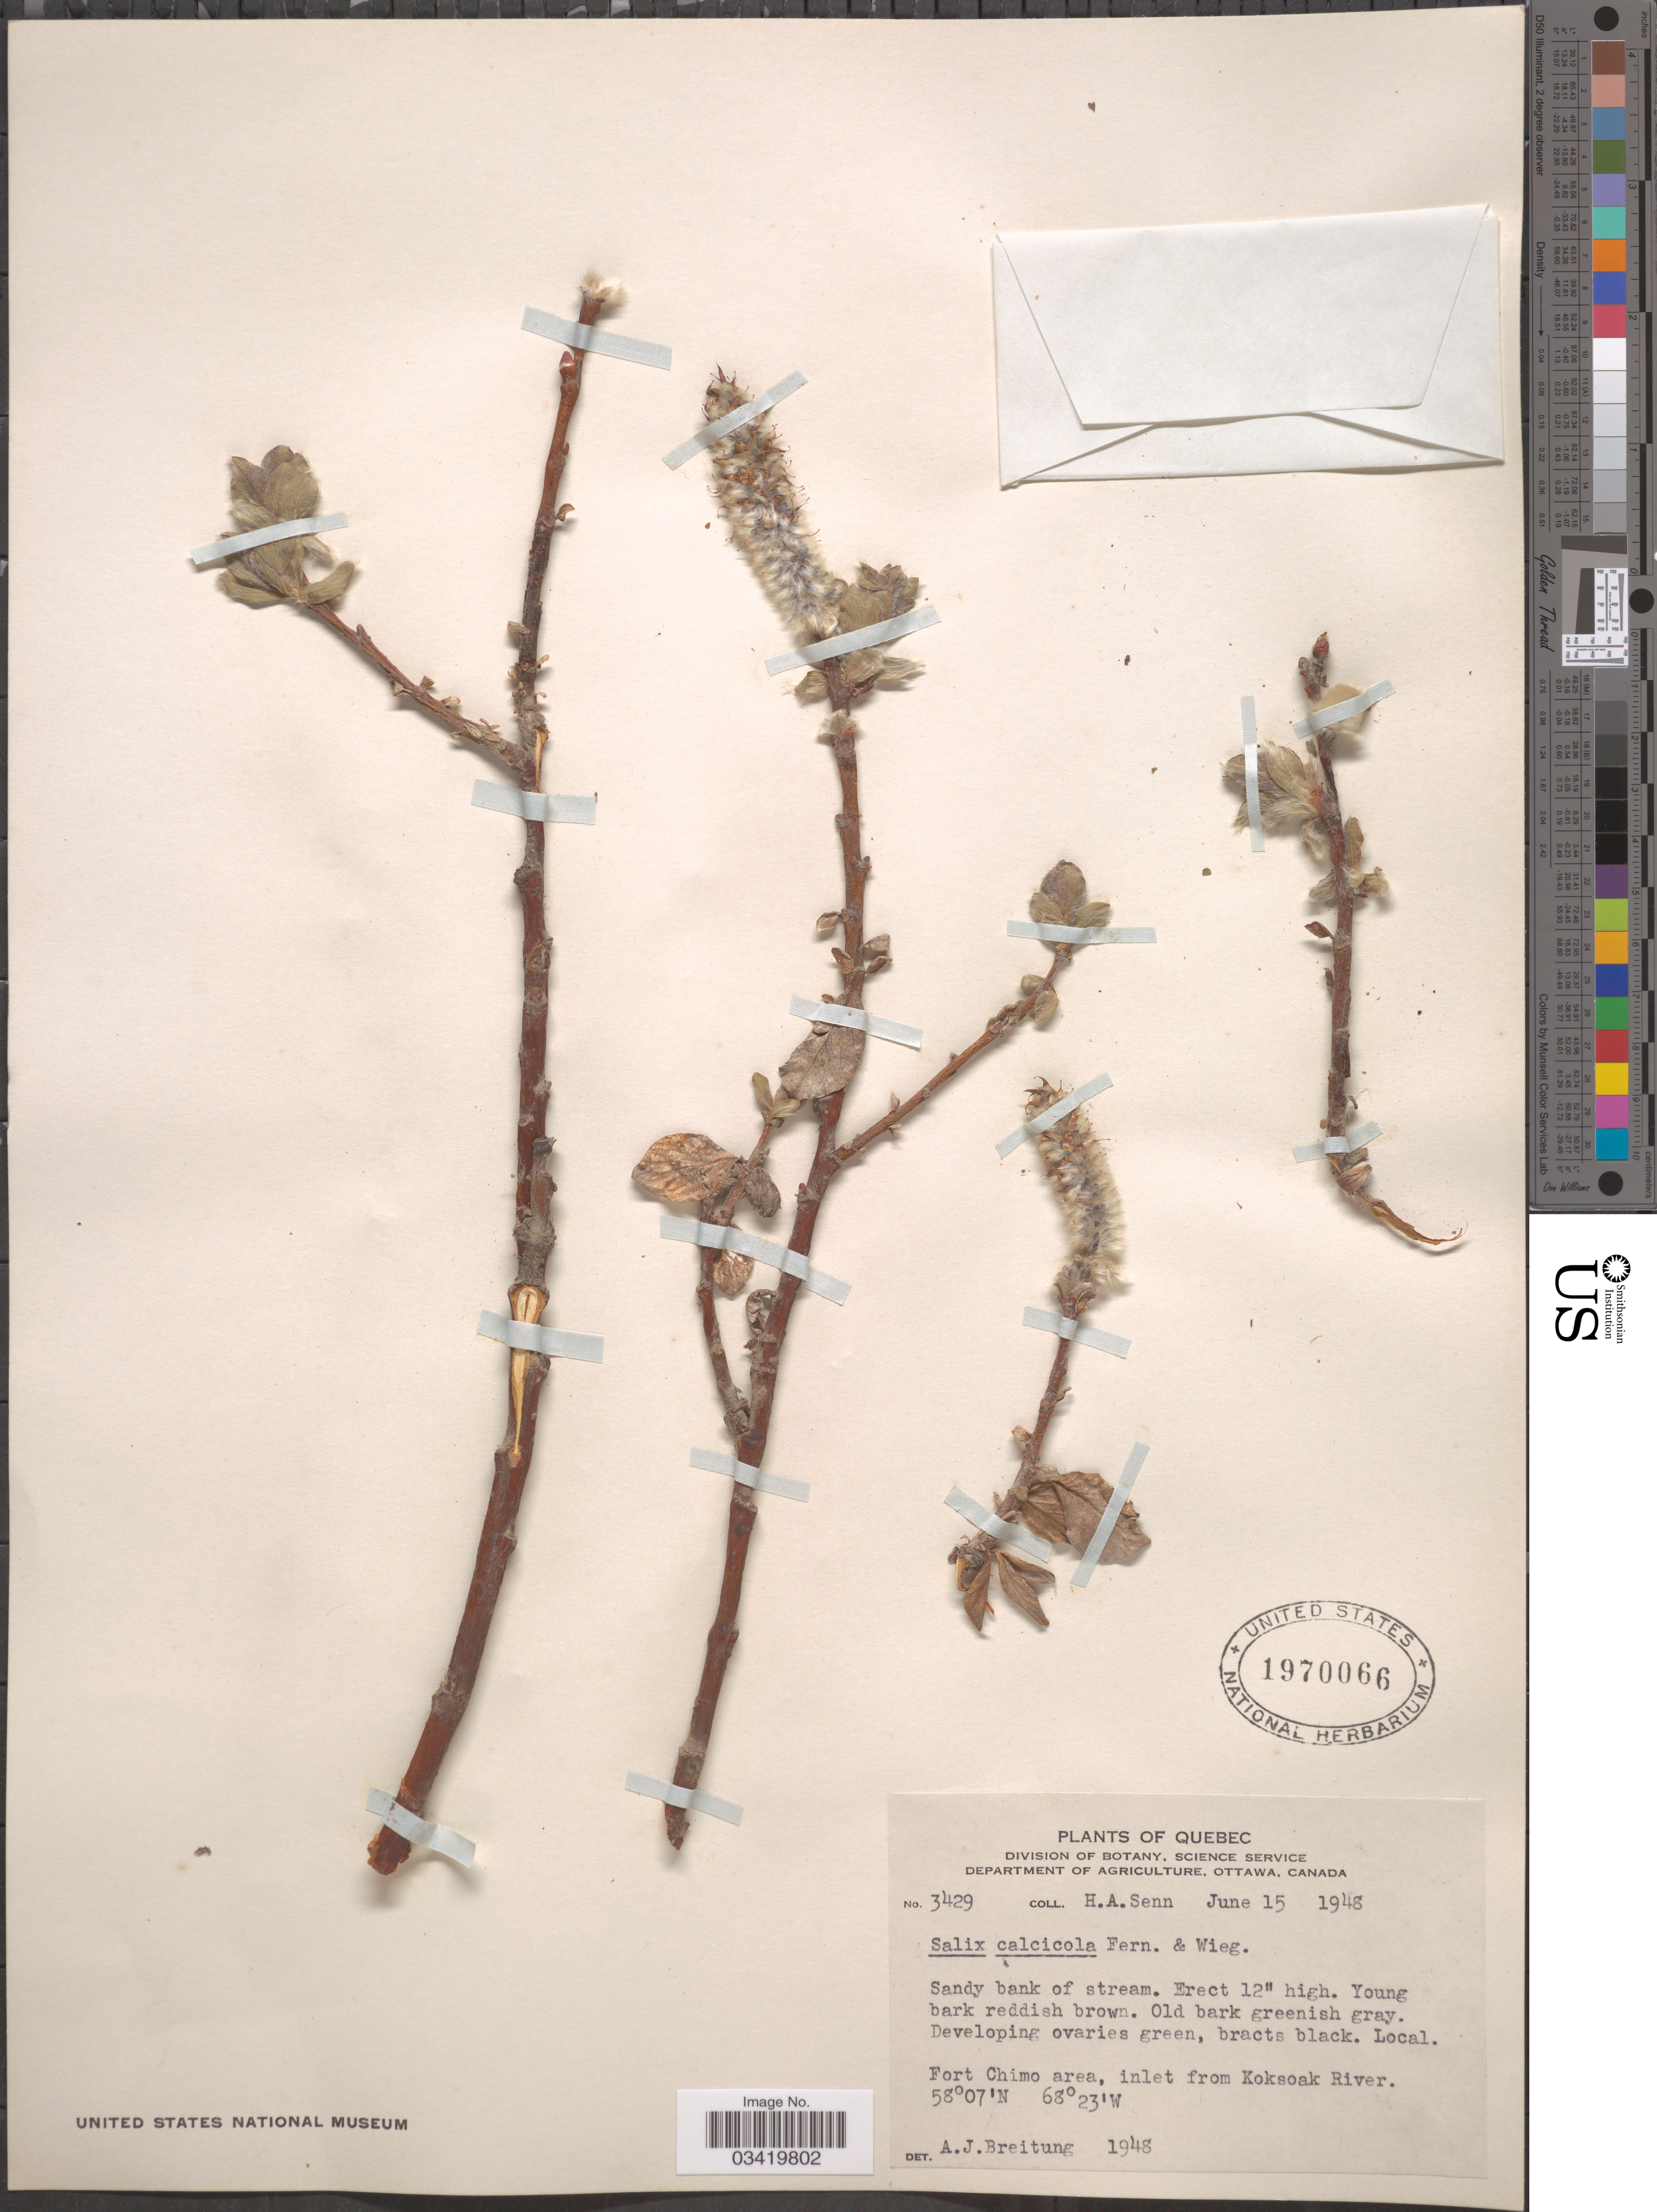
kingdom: Plantae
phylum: Tracheophyta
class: Magnoliopsida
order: Malpighiales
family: Salicaceae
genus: Salix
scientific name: Salix calcicola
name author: Fernald & Wiegand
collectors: H. Senn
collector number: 3429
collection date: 1948-06-15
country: Canada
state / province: Quebec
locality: Fort Chimo area, inlet from Koksoak River.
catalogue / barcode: US 1970066